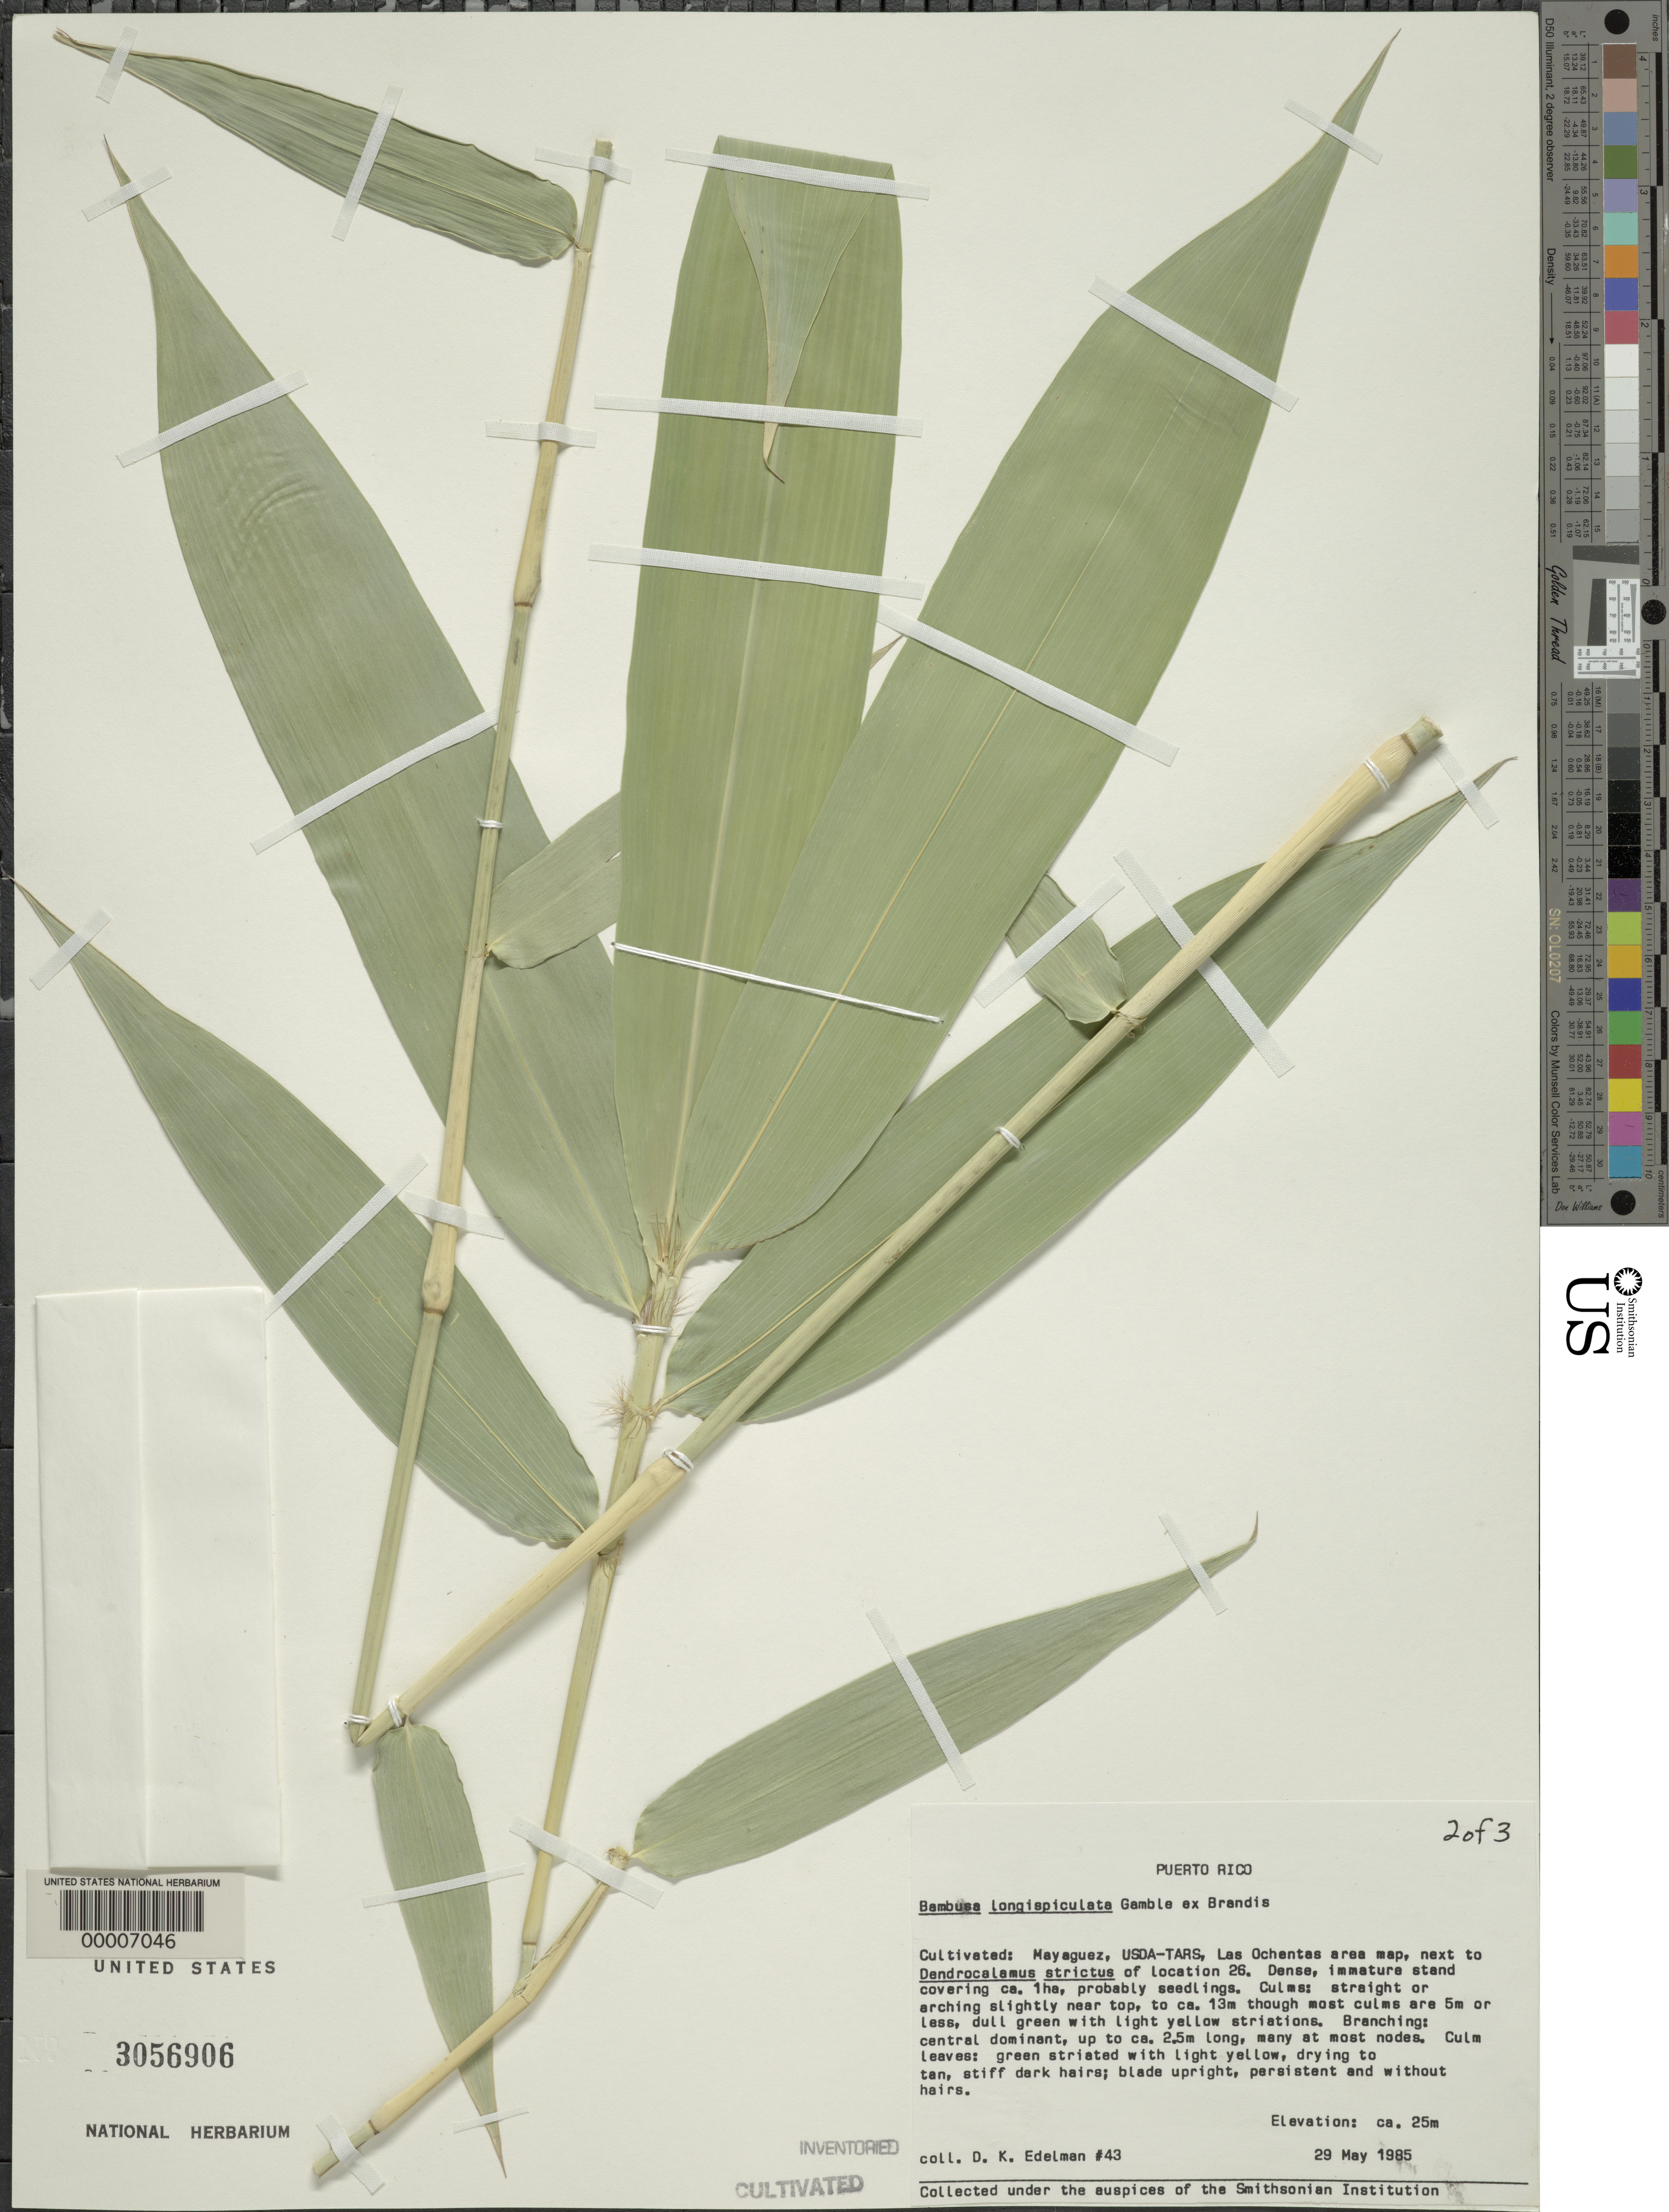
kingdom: Plantae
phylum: Tracheophyta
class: Liliopsida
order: Poales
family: Poaceae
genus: Bambusa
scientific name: Bambusa longispiculata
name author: Gamble ex Brandis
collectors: D. Edelman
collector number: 43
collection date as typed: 29 May 1985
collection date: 1985-05-29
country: Puerto Rico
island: Greater Antilles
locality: Mayaguez, usda-tars, las ochentas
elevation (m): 25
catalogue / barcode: US 3056906